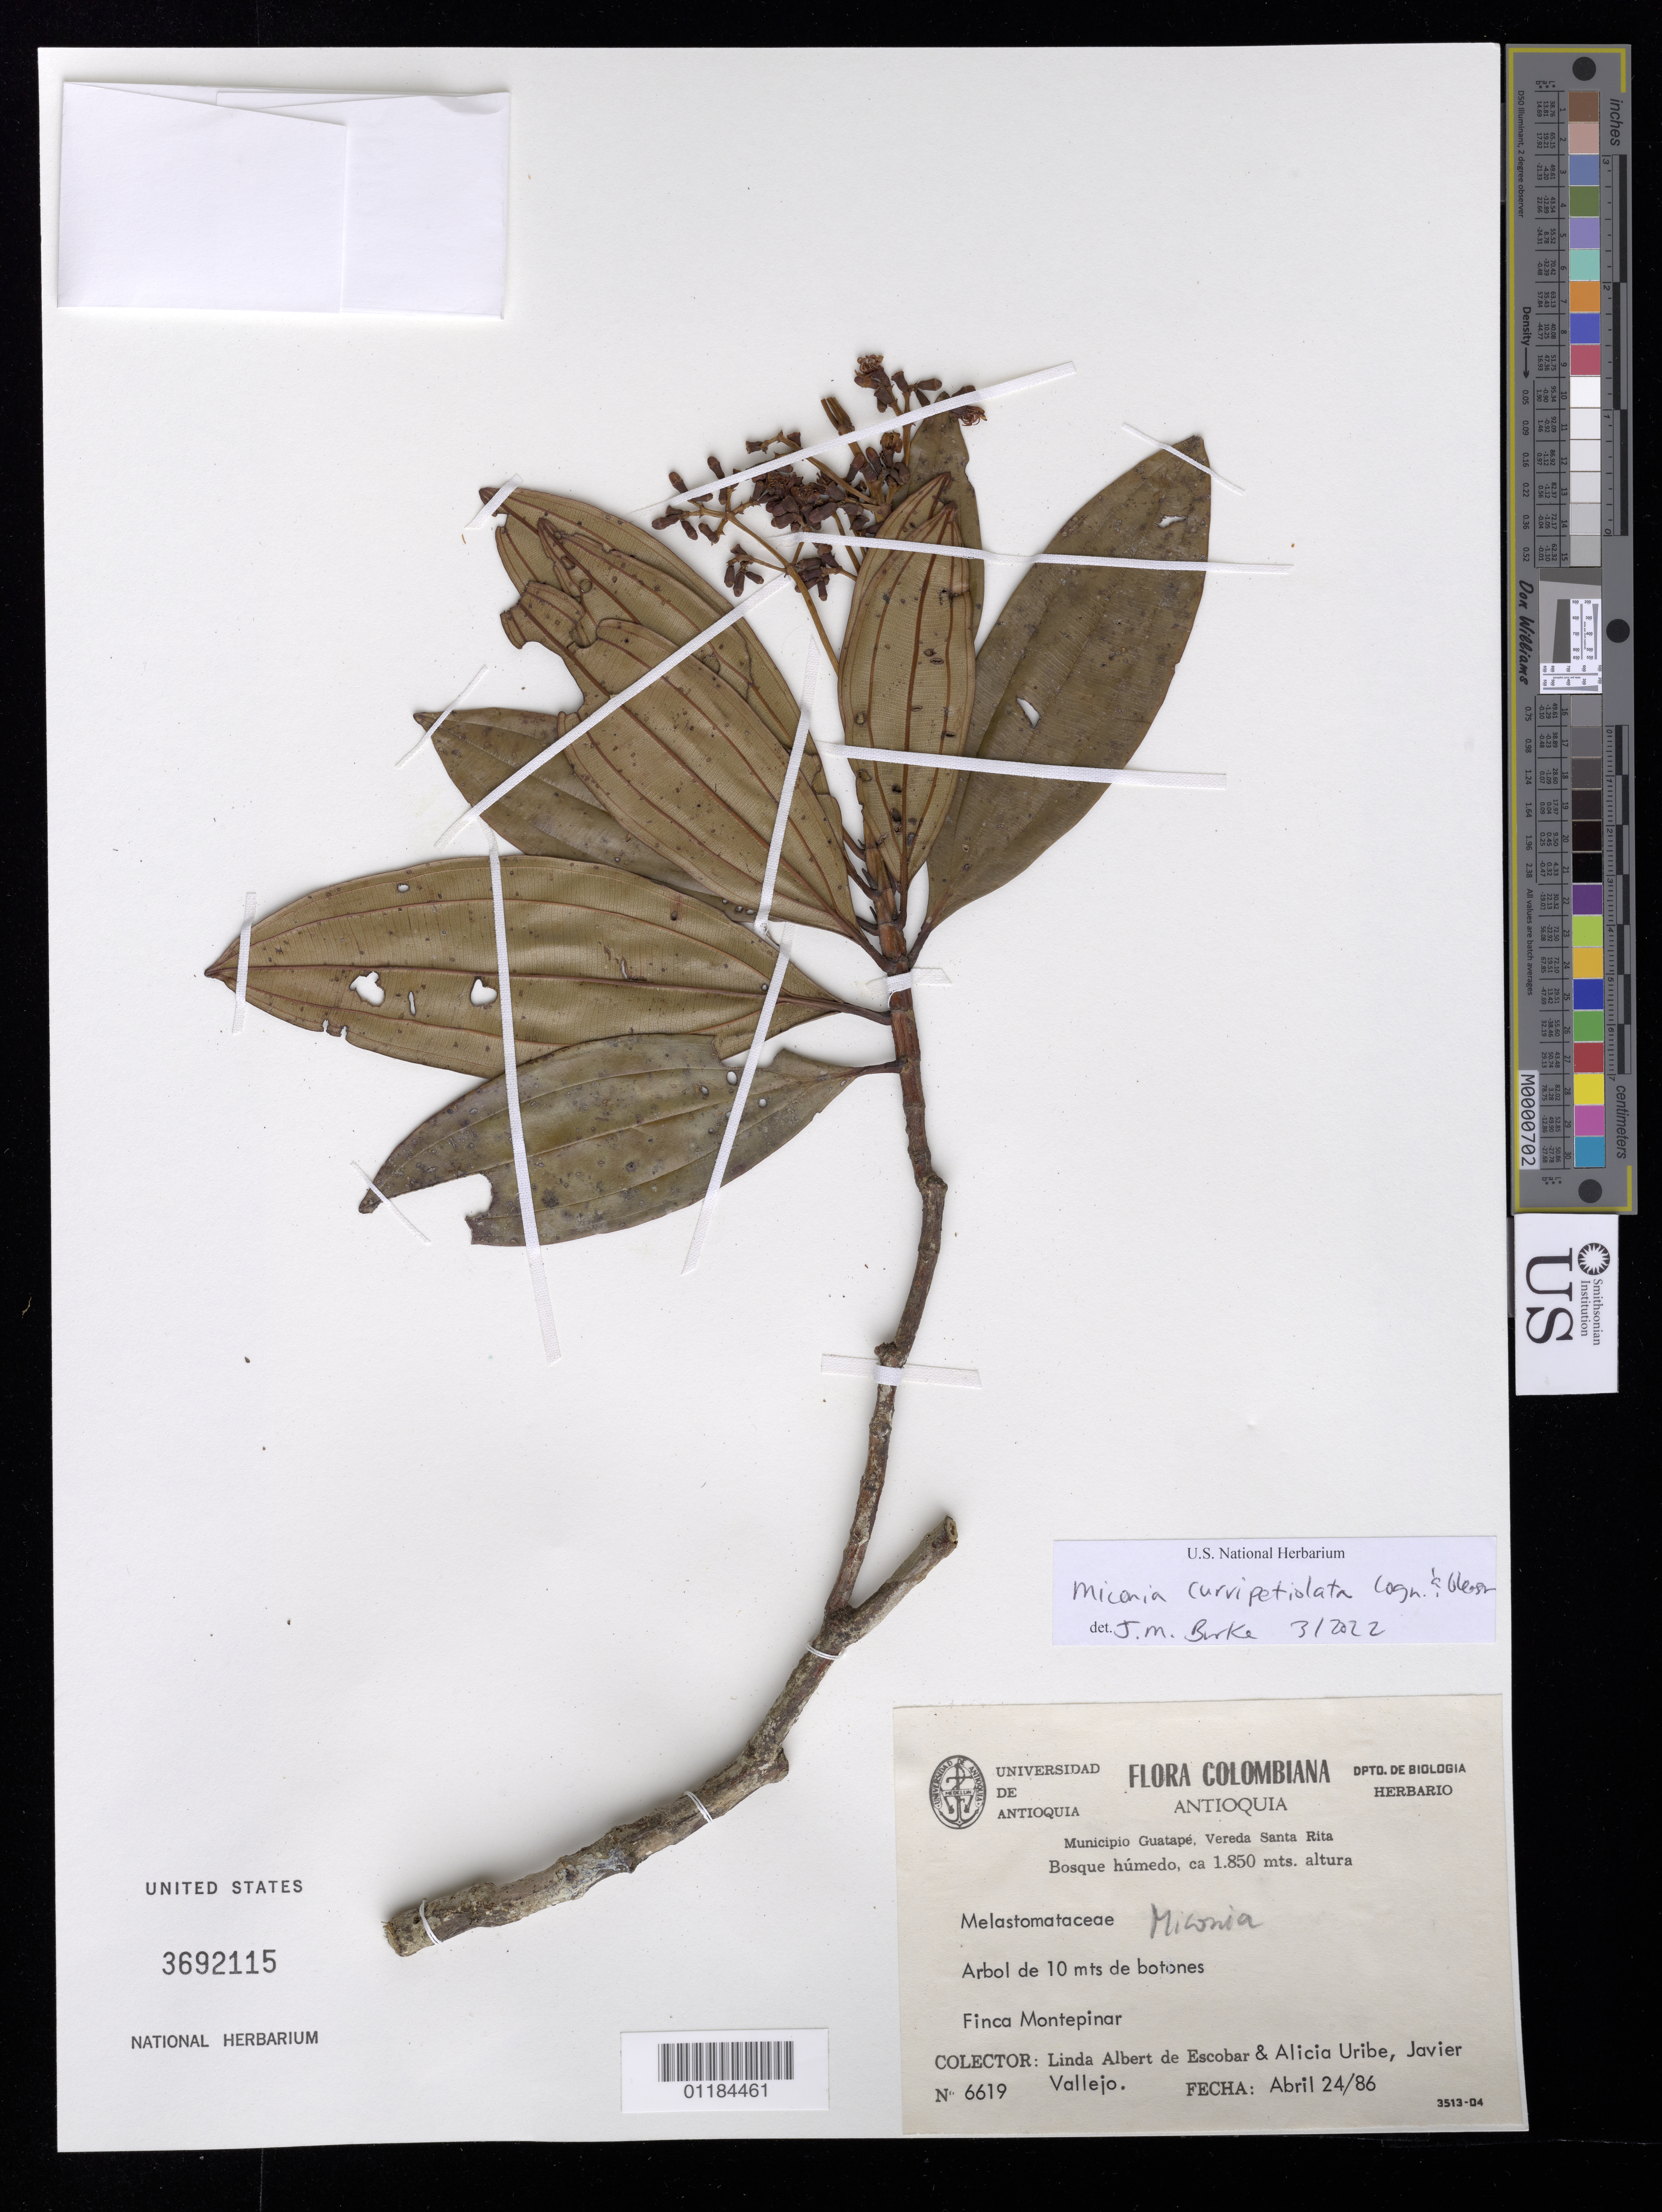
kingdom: Plantae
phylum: Tracheophyta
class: Magnoliopsida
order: Myrtales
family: Melastomataceae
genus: Miconia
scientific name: Miconia curvipetiolata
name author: Cogn. & Gleason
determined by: Burke, Janelle M.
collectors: L. K. de Escobar, A. Uribe & J. Vallejo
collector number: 6619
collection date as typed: Abril 24/86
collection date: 1986-04-24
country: Colombia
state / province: Antioquia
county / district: Guatape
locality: Vereda Santa Rita, Finca Montepinar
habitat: bosque humedo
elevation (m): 1850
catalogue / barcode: US 3692115